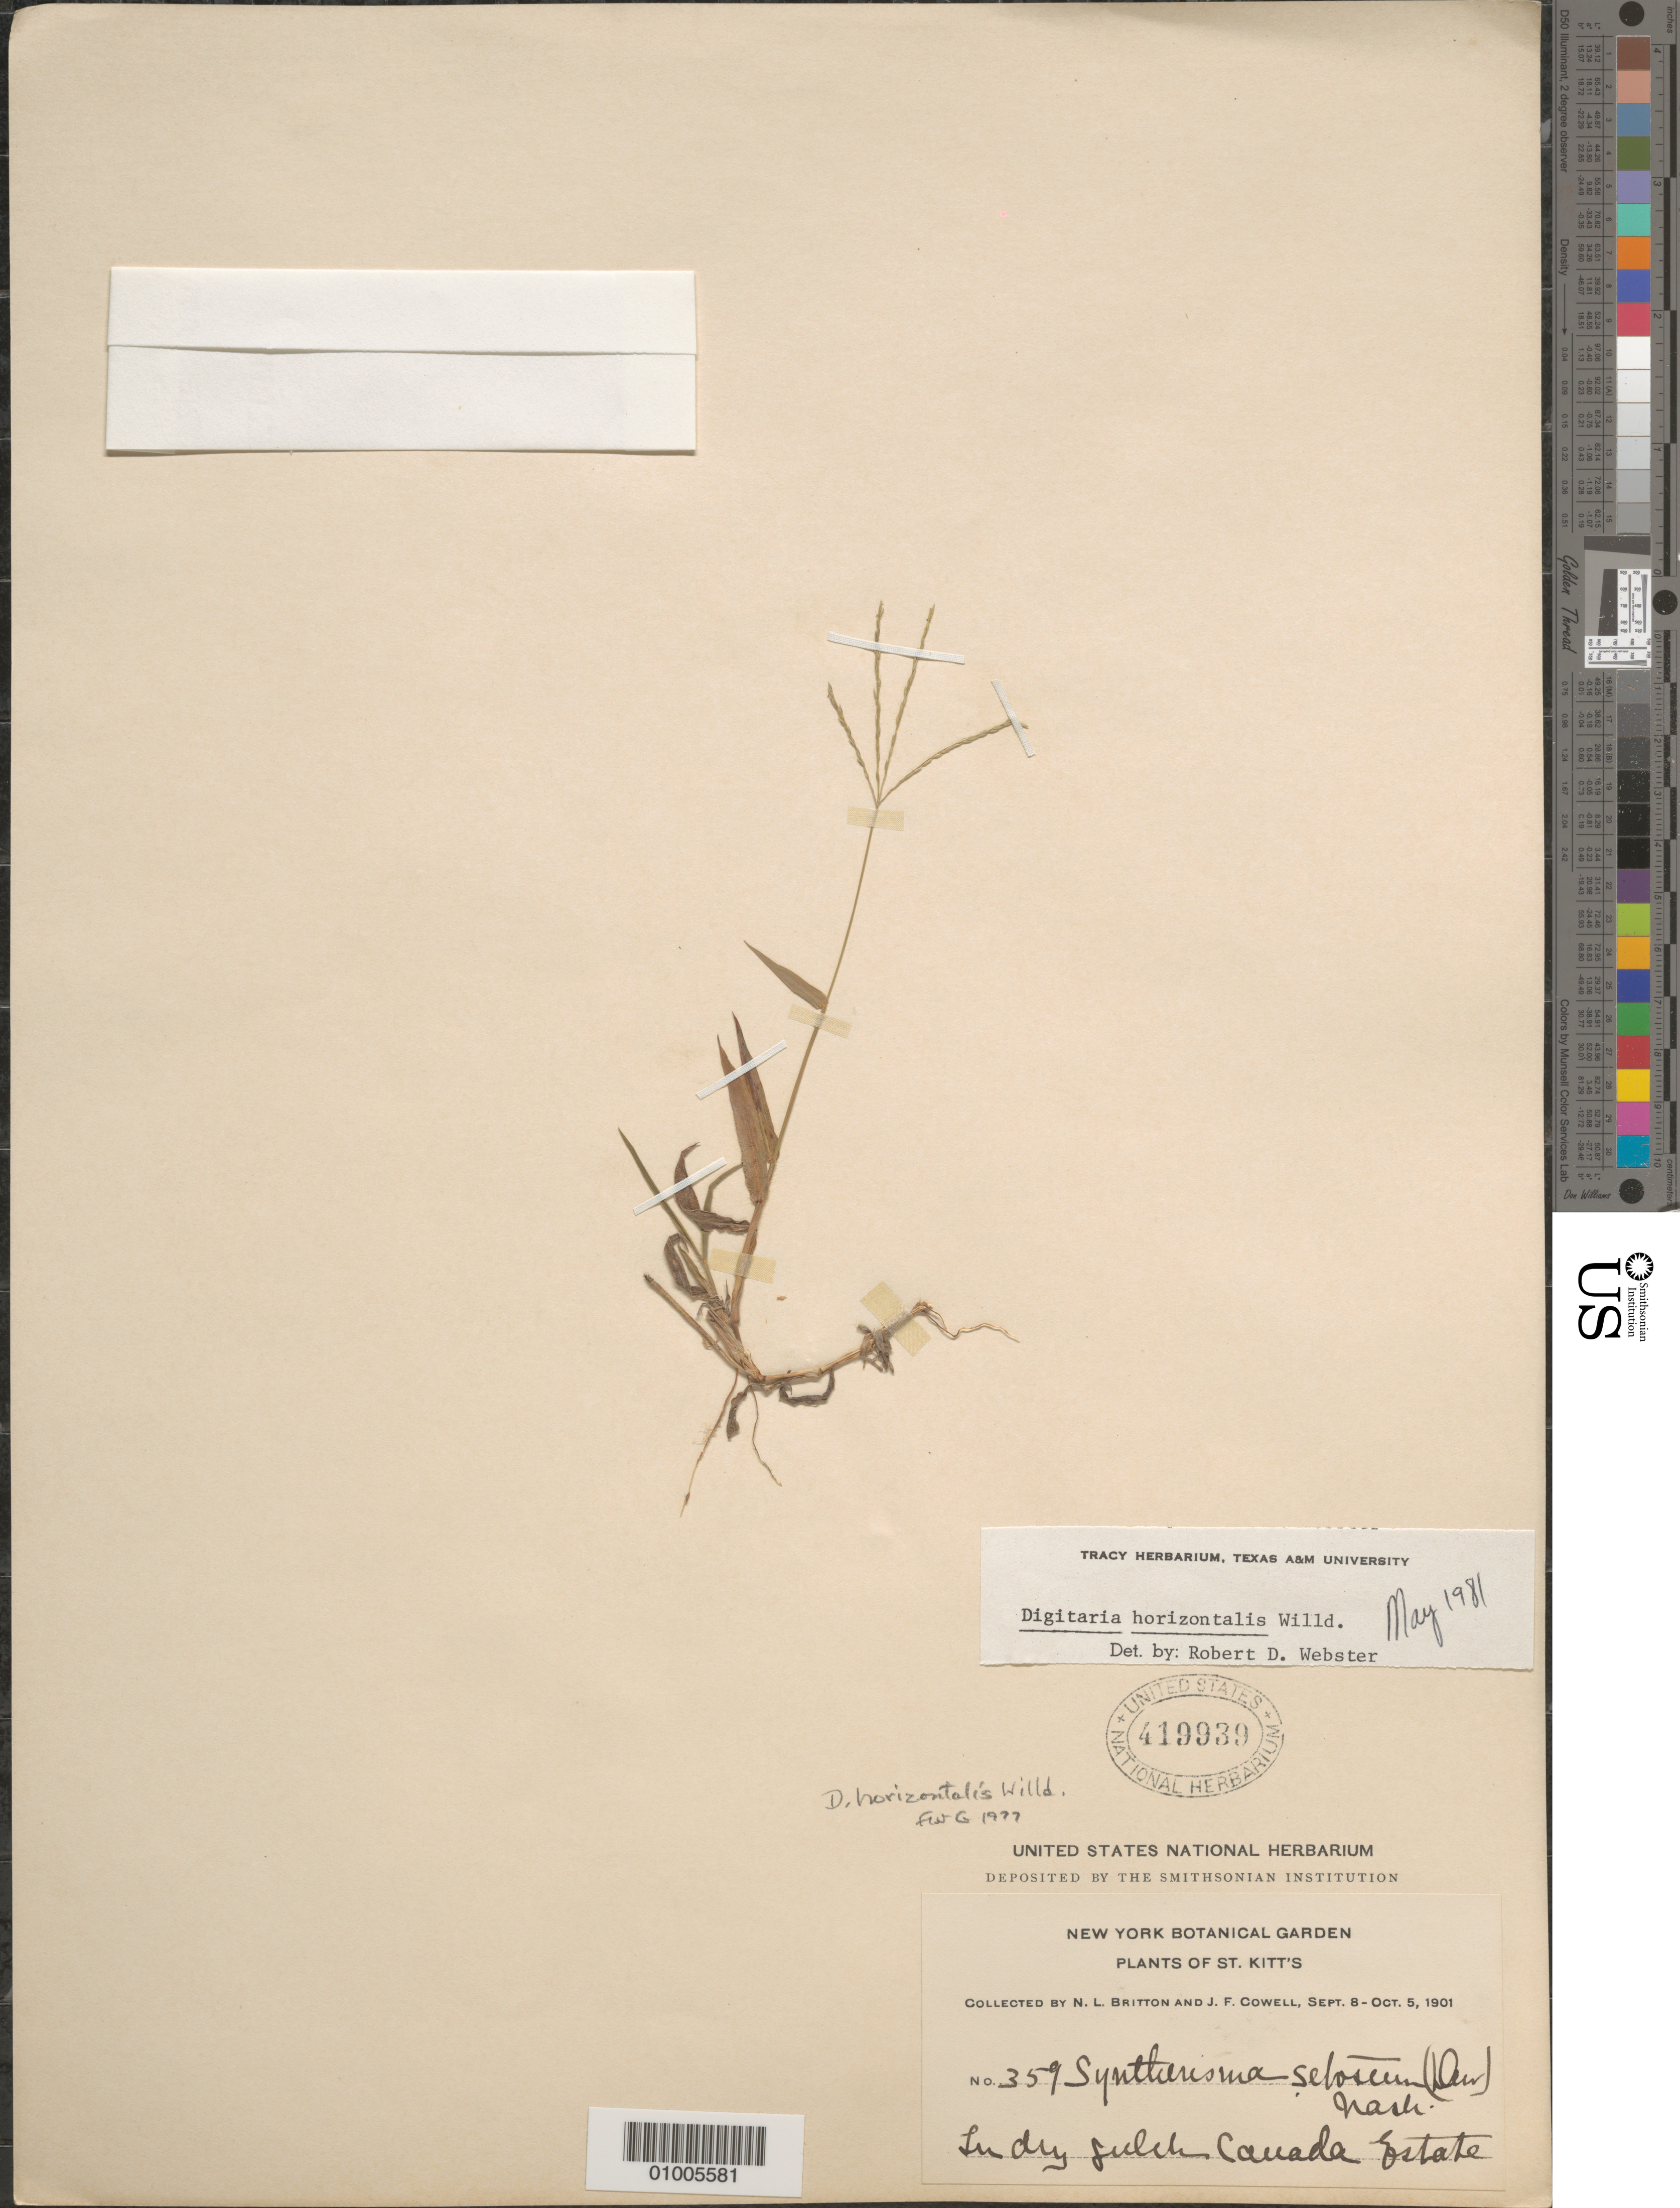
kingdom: Plantae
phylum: Tracheophyta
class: Liliopsida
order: Poales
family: Poaceae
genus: Digitaria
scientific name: Digitaria horizontalis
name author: Willd.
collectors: N. Britton, N. Britton & J. F. Cowell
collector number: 359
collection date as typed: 08 Sep 1901 to 05 Oct 1901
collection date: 1901-09-08/1901-10-05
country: St. Christopher-Nevis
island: St. Christopher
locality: Cauada Estate, in dry silch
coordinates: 0 N, 0 E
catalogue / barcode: US 419939